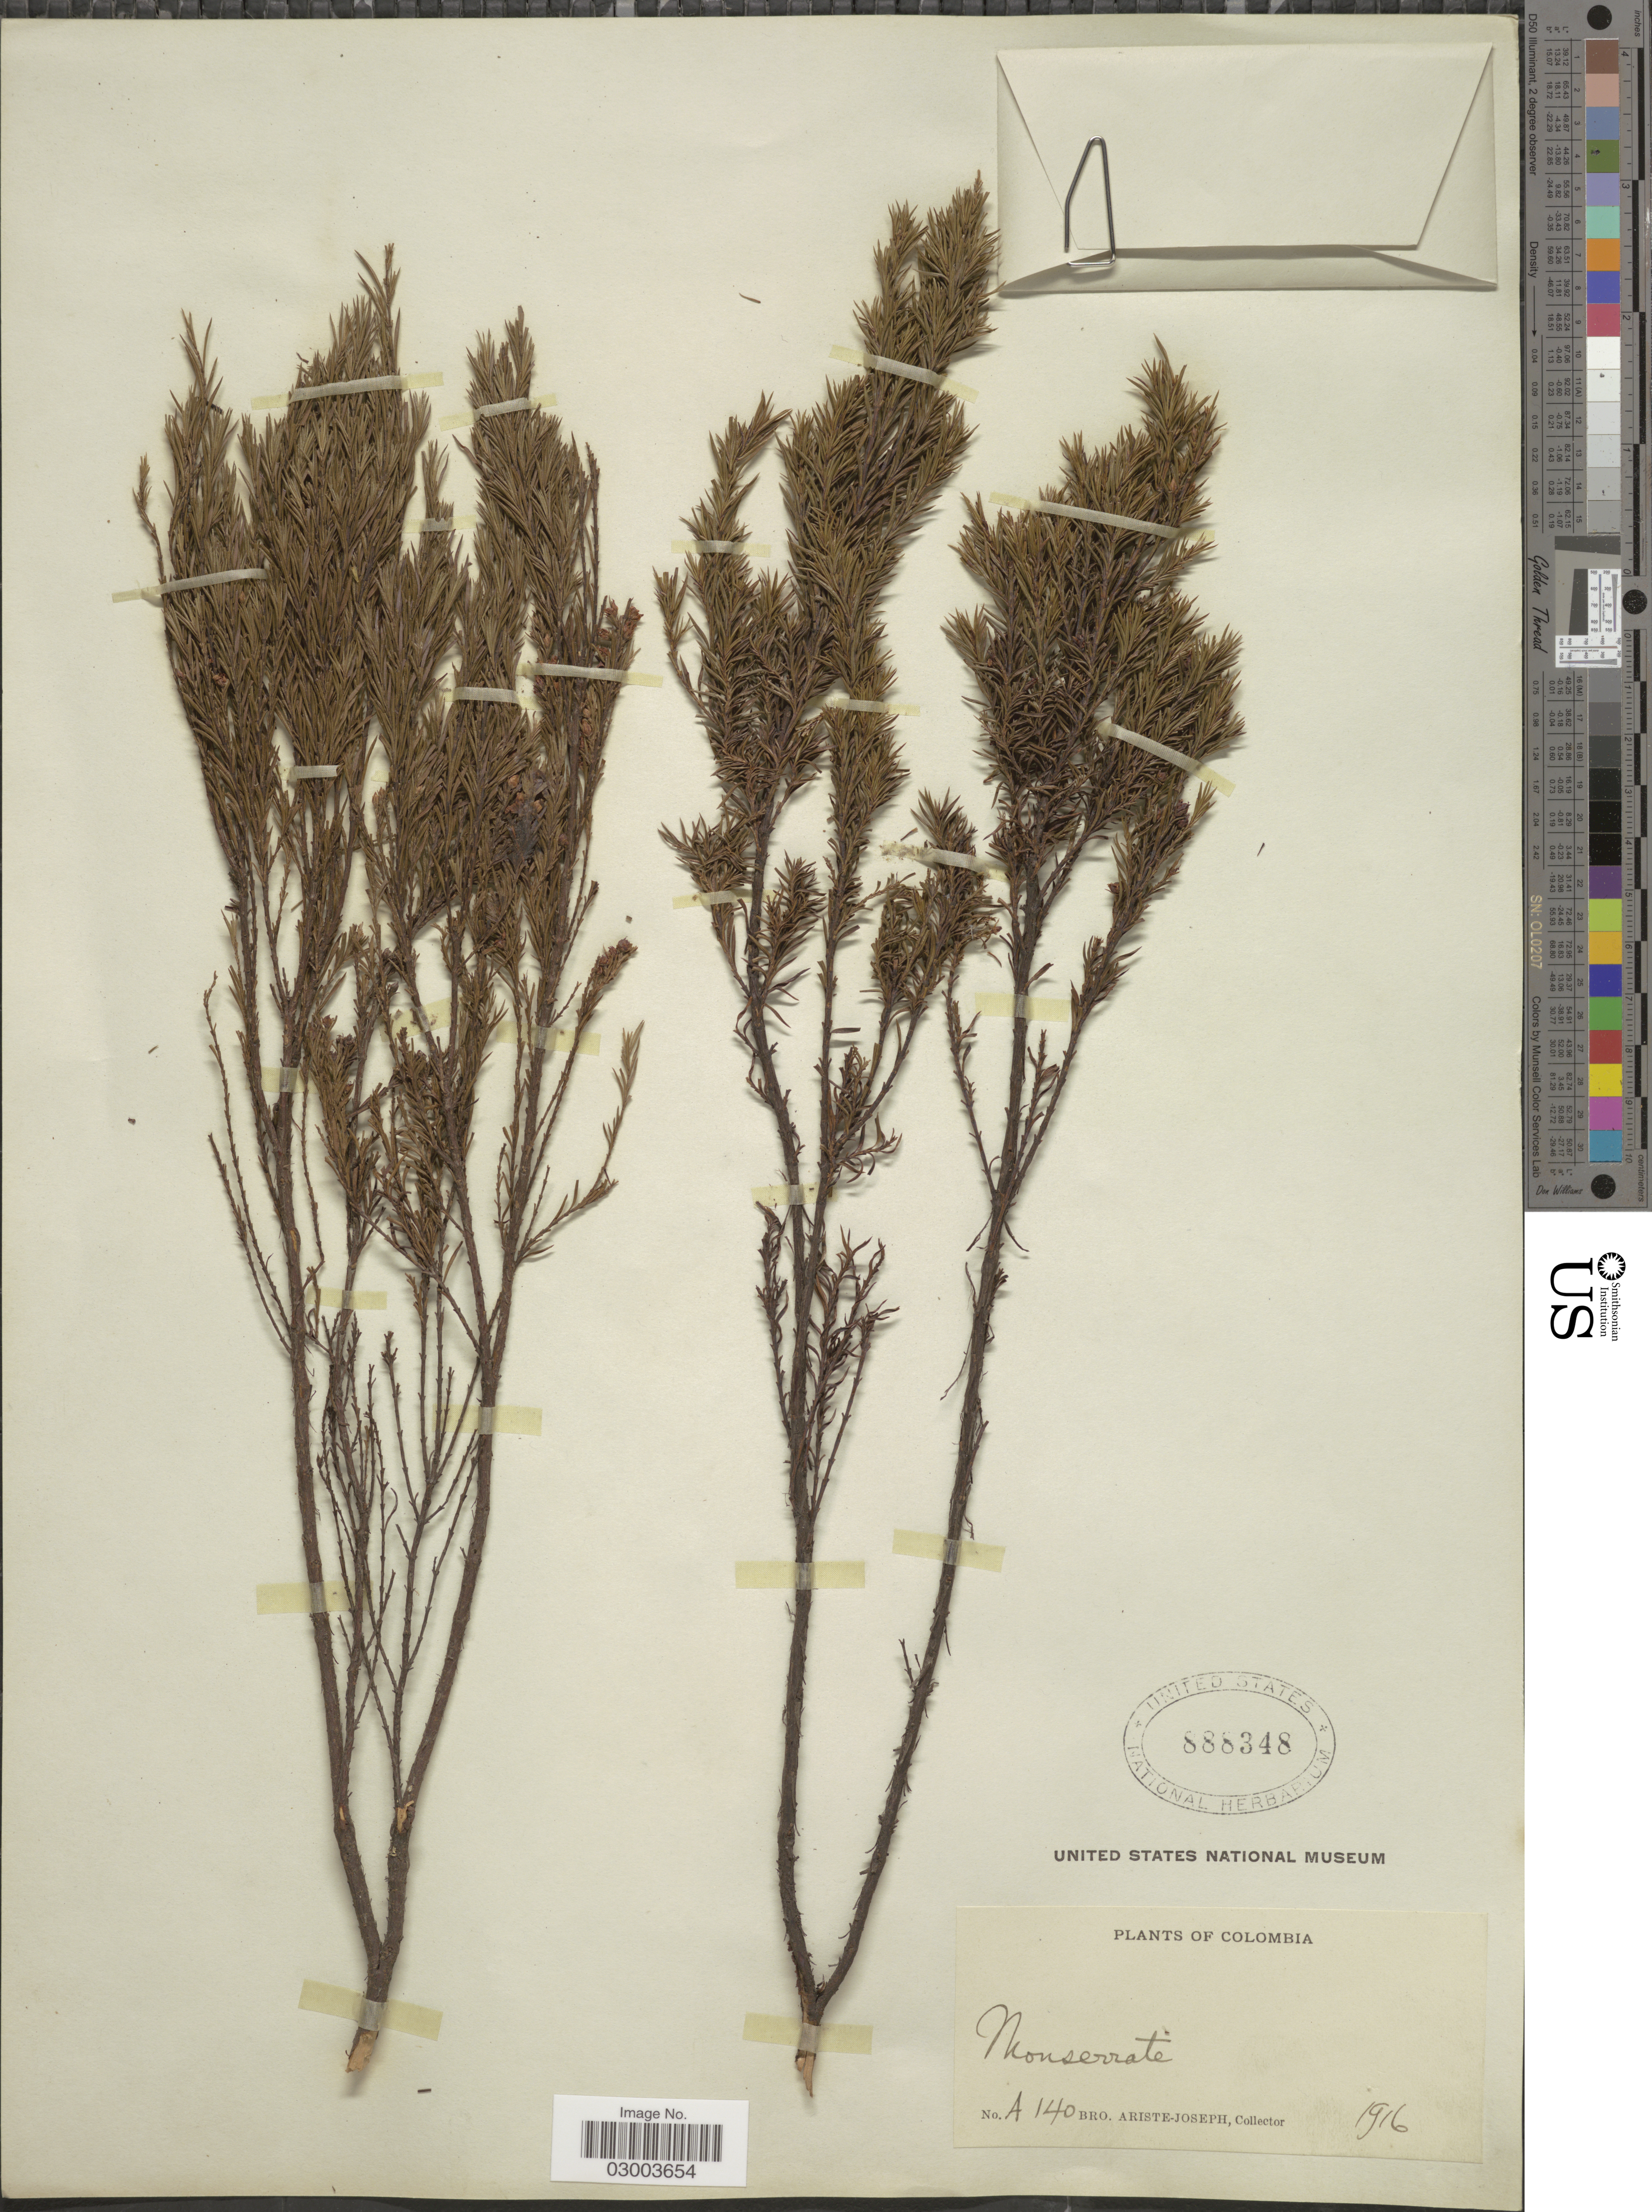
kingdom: Plantae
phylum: Tracheophyta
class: Magnoliopsida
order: Malpighiales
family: Hypericaceae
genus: Hypericum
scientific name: Hypericum juniperinum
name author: Kunth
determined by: Strong, Mark T., (BOT), Smithsonian Institution - National Museum of Natural History (UNITED STATES)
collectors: Bro. Ariste-Joseph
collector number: A140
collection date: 1916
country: Colombia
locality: Monserrate.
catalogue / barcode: US 888348